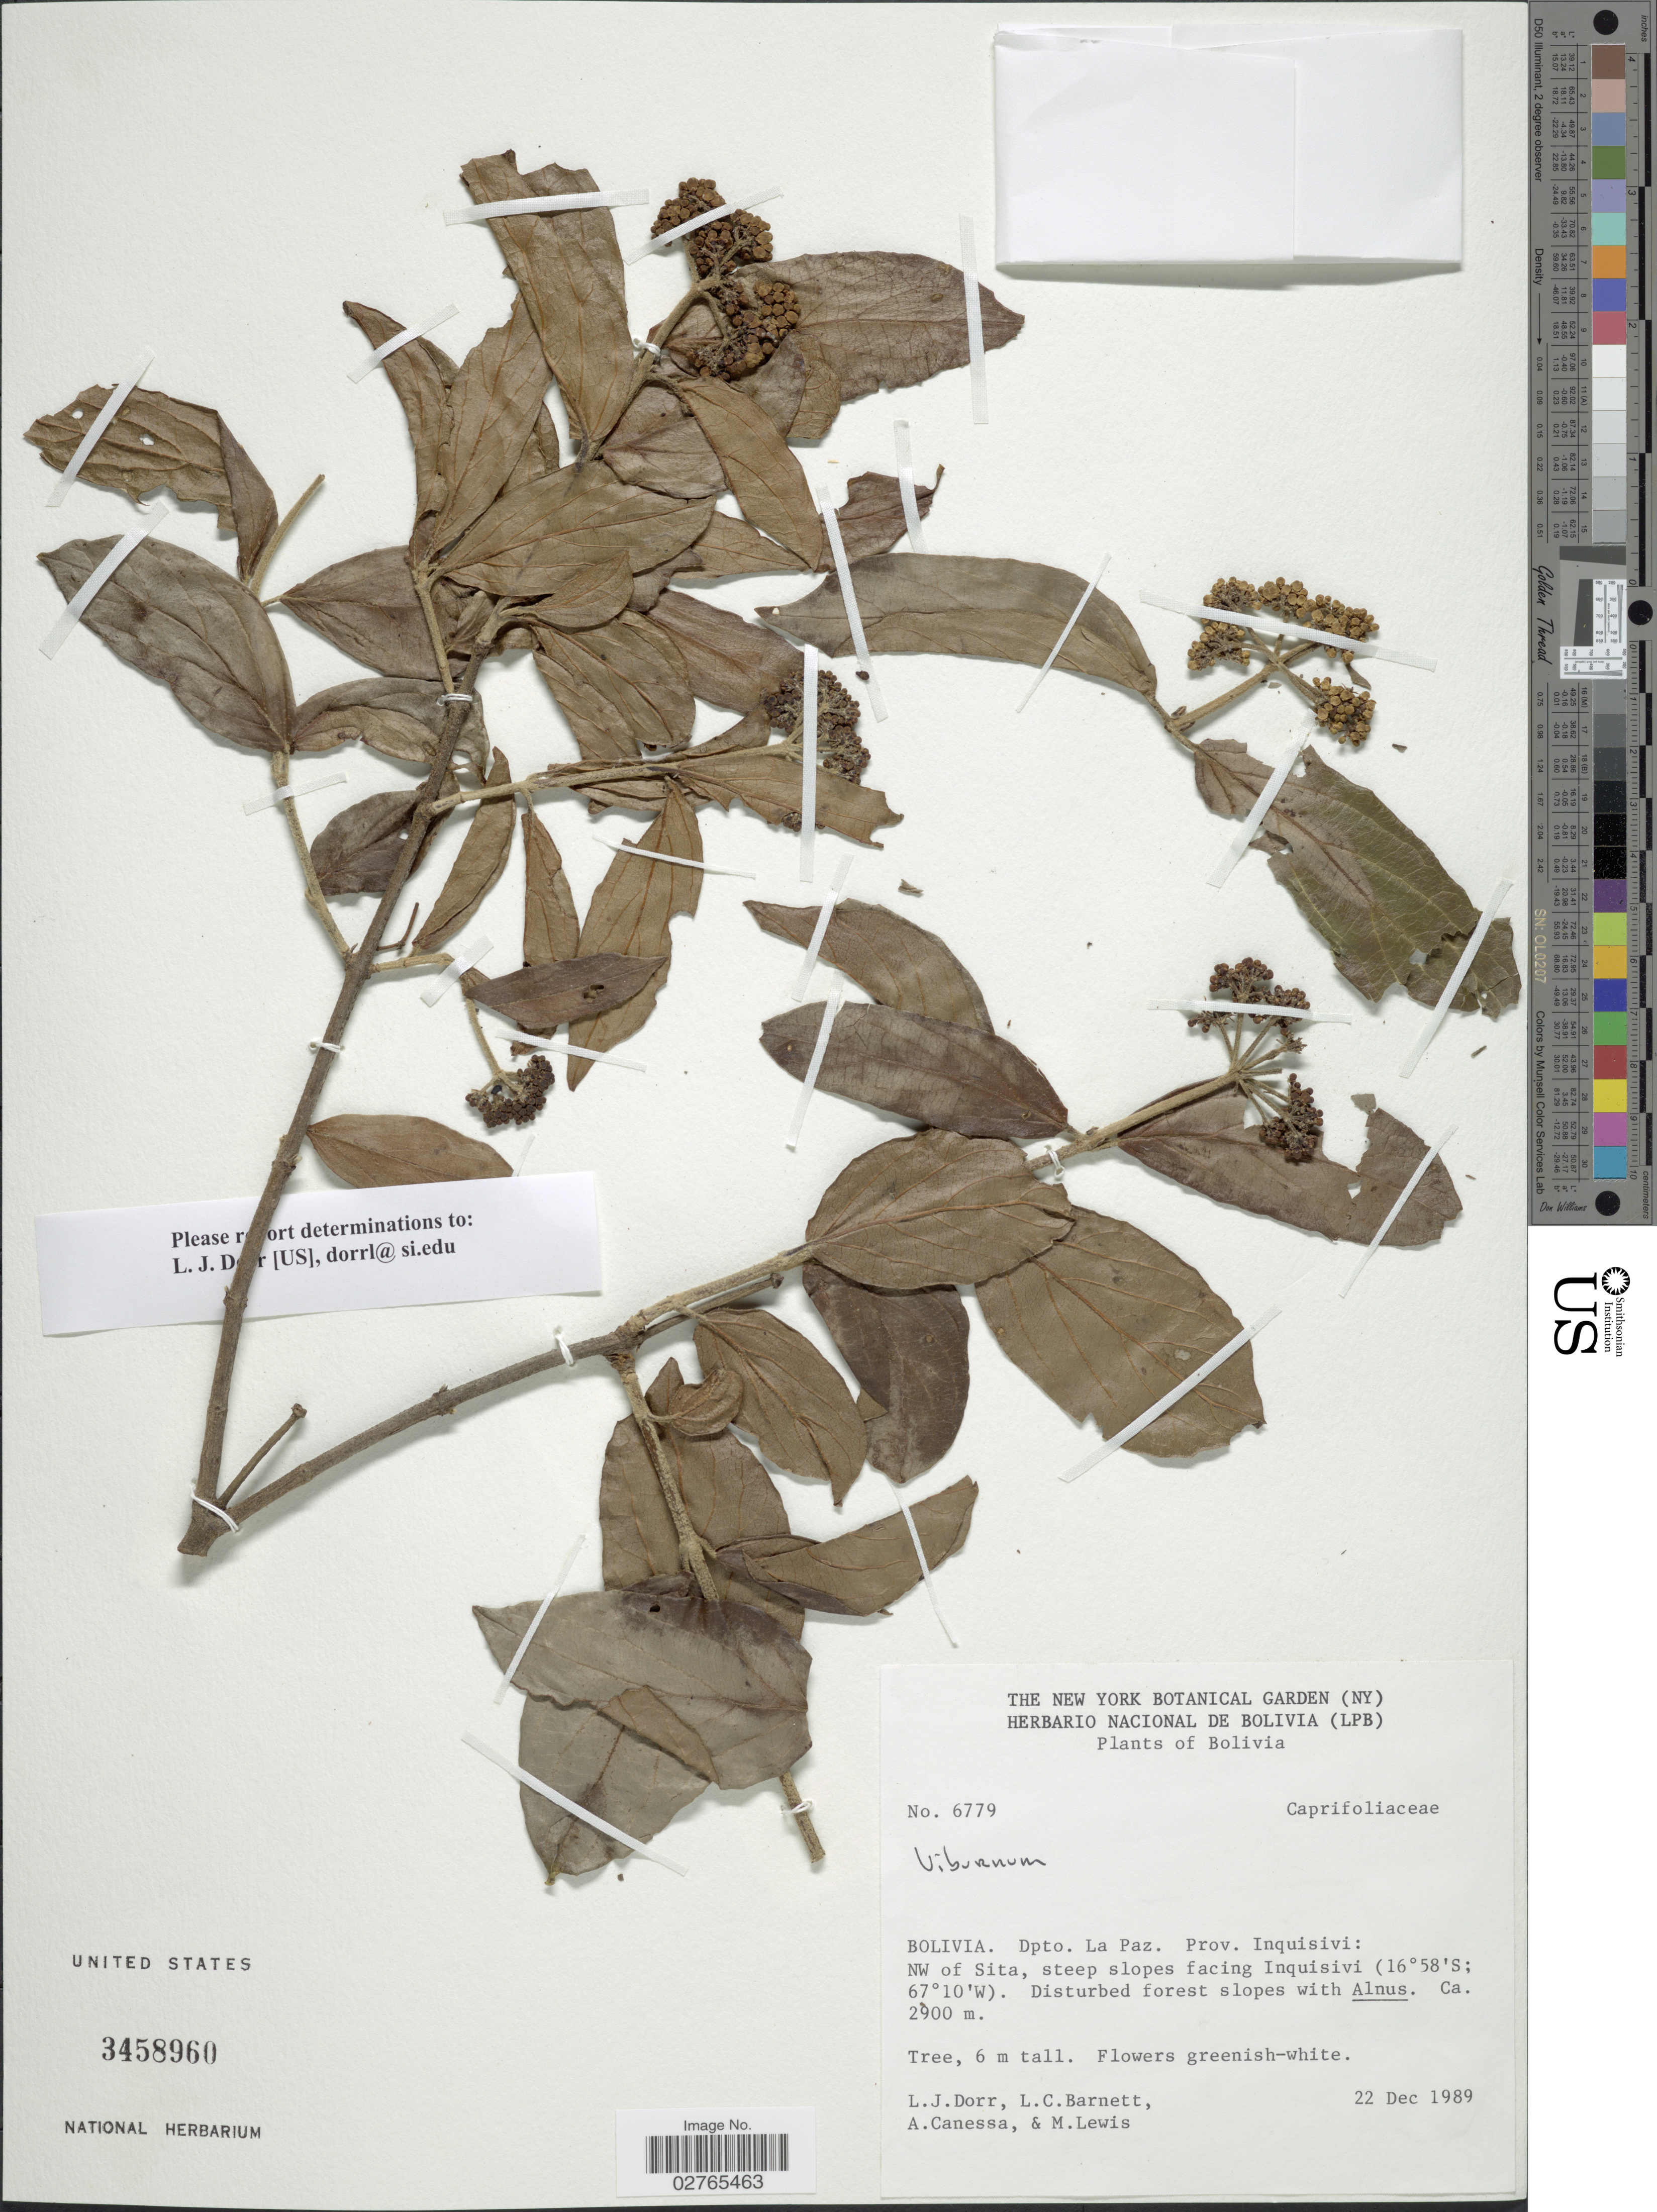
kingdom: Plantae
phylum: Tracheophyta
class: Magnoliopsida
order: Dipsacales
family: Viburnaceae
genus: Viburnum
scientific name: Viburnum sp.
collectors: L. J. Dorr, L. C. Barnett, A. Canessa & M. Lewis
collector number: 6779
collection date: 1989-12-22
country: Bolivia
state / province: La Paz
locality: Dpto. La Paz. Prov. Inquisivi: NW of Sita, steep slopes facing Inquisivi,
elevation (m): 2900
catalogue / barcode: US 3458960